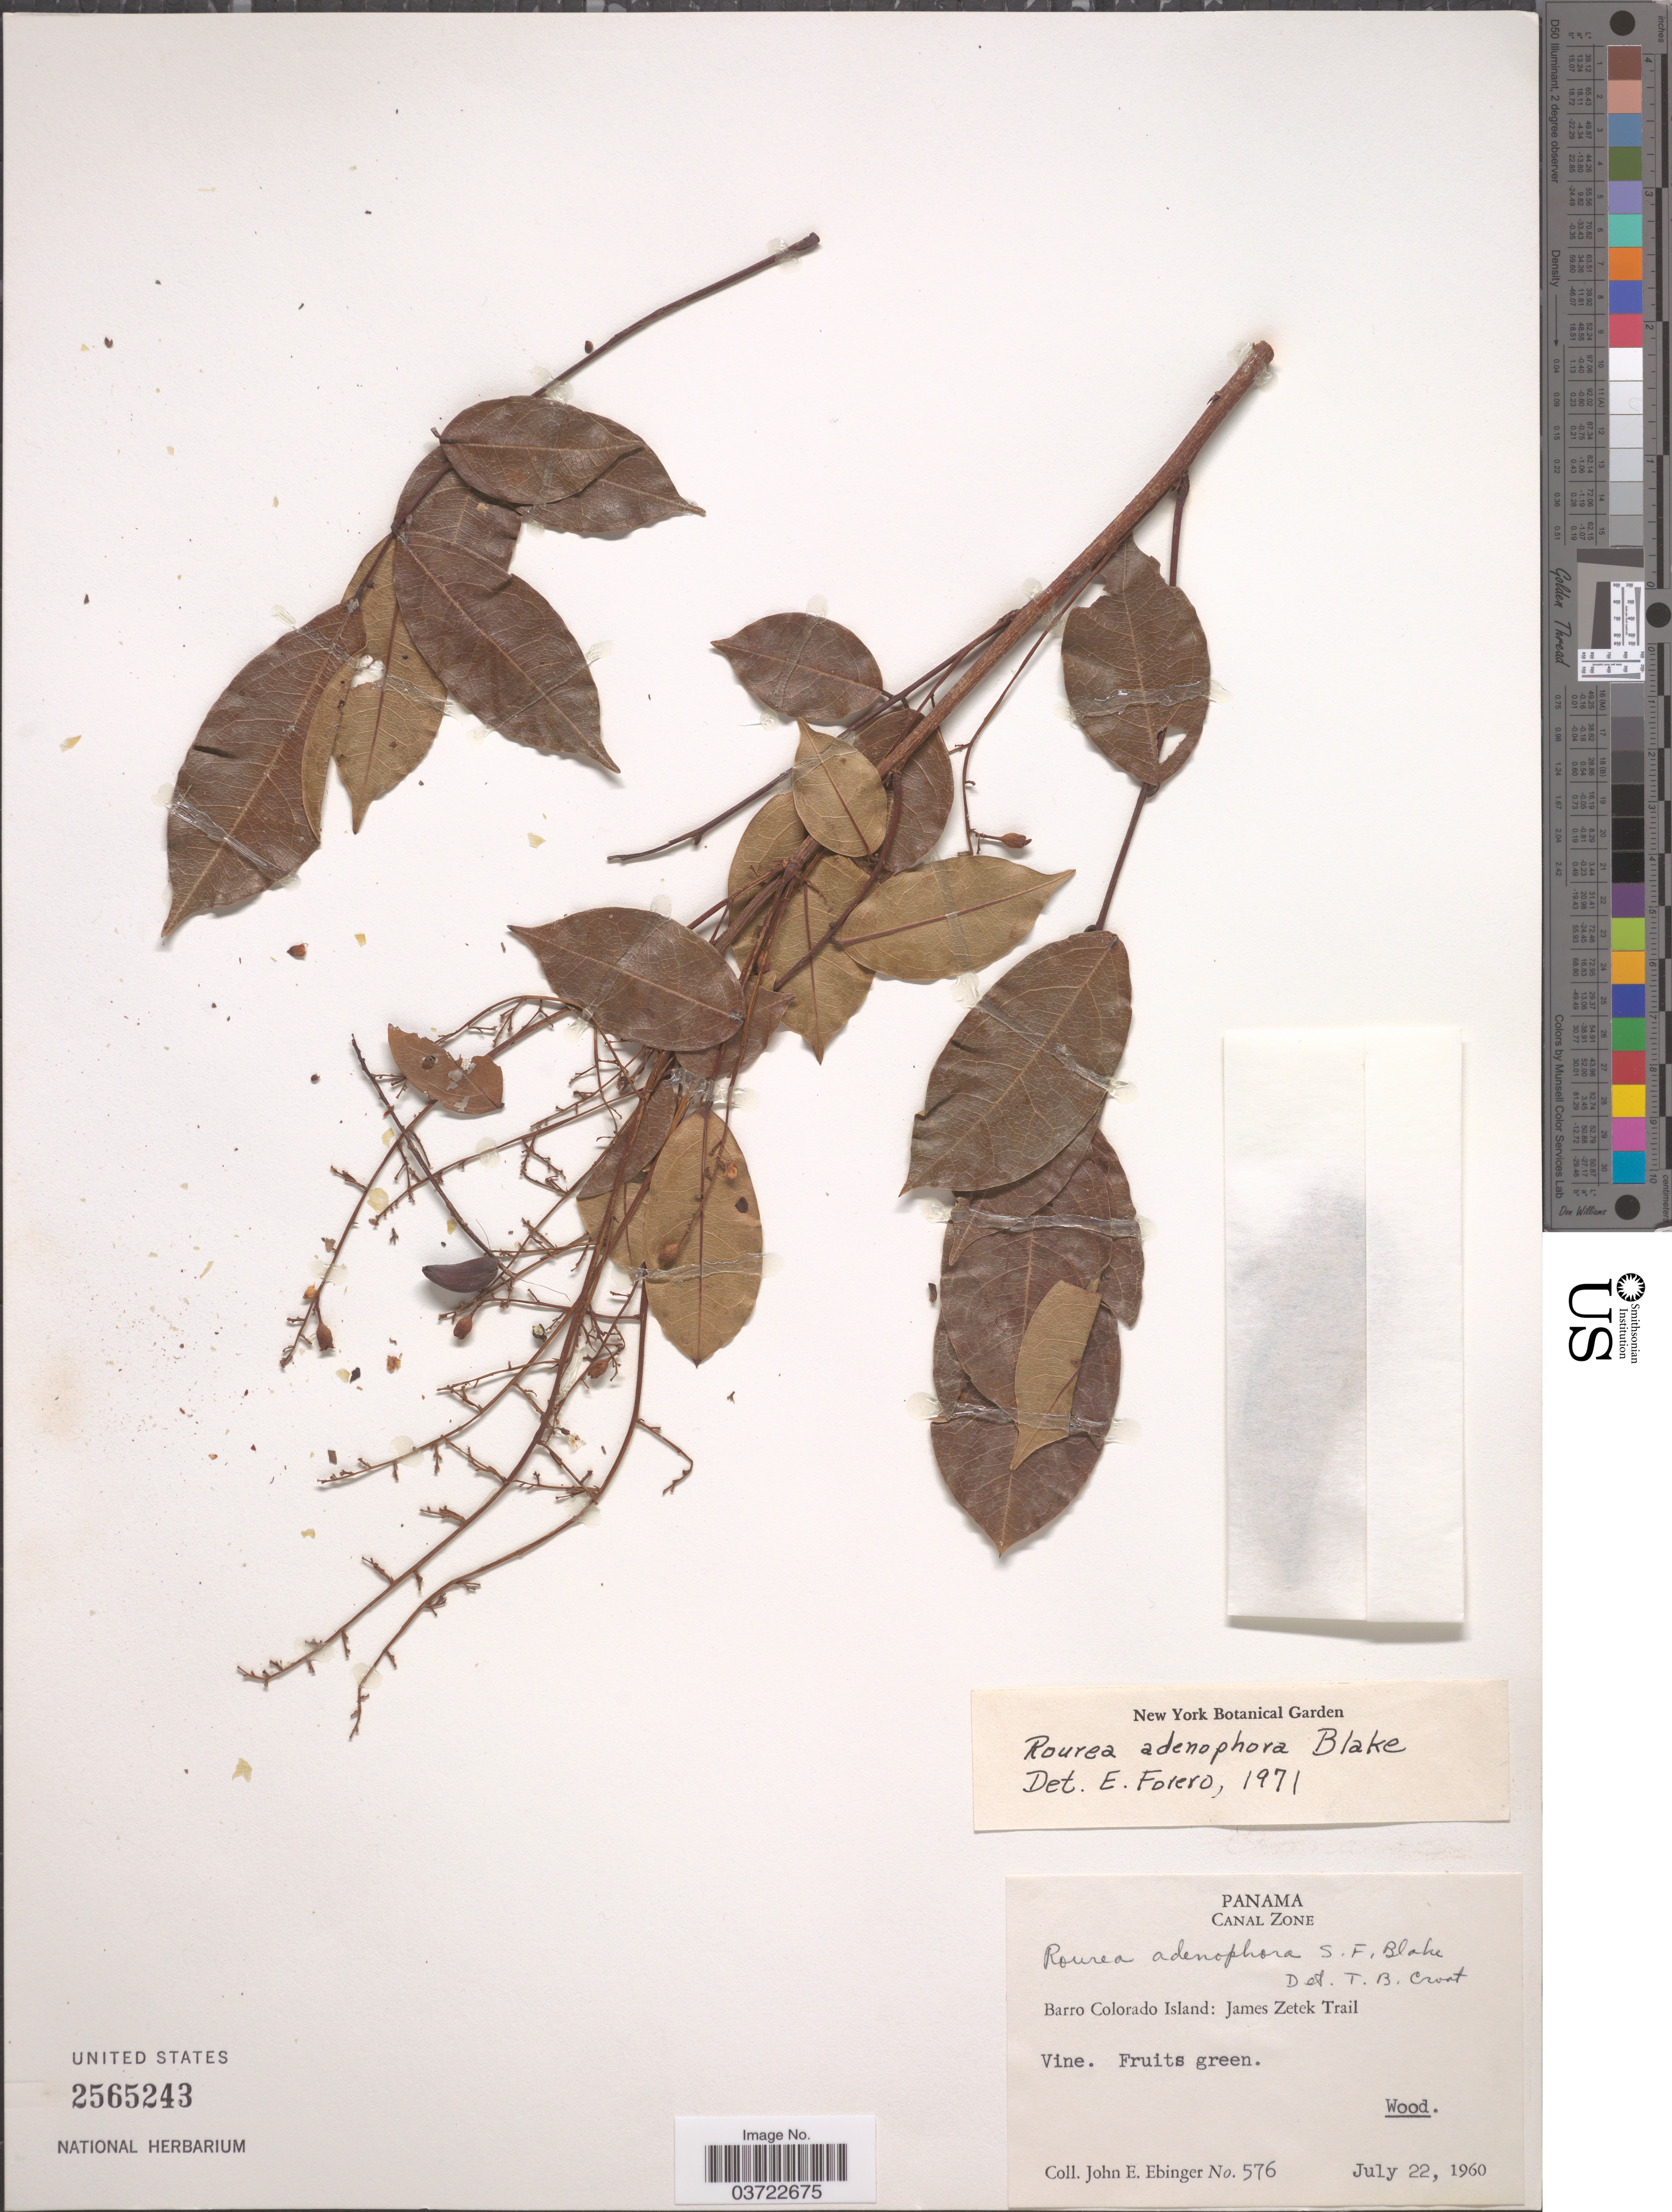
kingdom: Plantae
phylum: Tracheophyta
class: Magnoliopsida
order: Oxalidales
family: Connaraceae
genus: Rourea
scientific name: Rourea adenophora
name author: S.F. Blake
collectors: J. Ebinger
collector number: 576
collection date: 1960-07-22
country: Panama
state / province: Colón / Panamá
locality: Canal Zone. Barro Colorado Island: James Zetek Trail.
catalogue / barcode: US 2565243